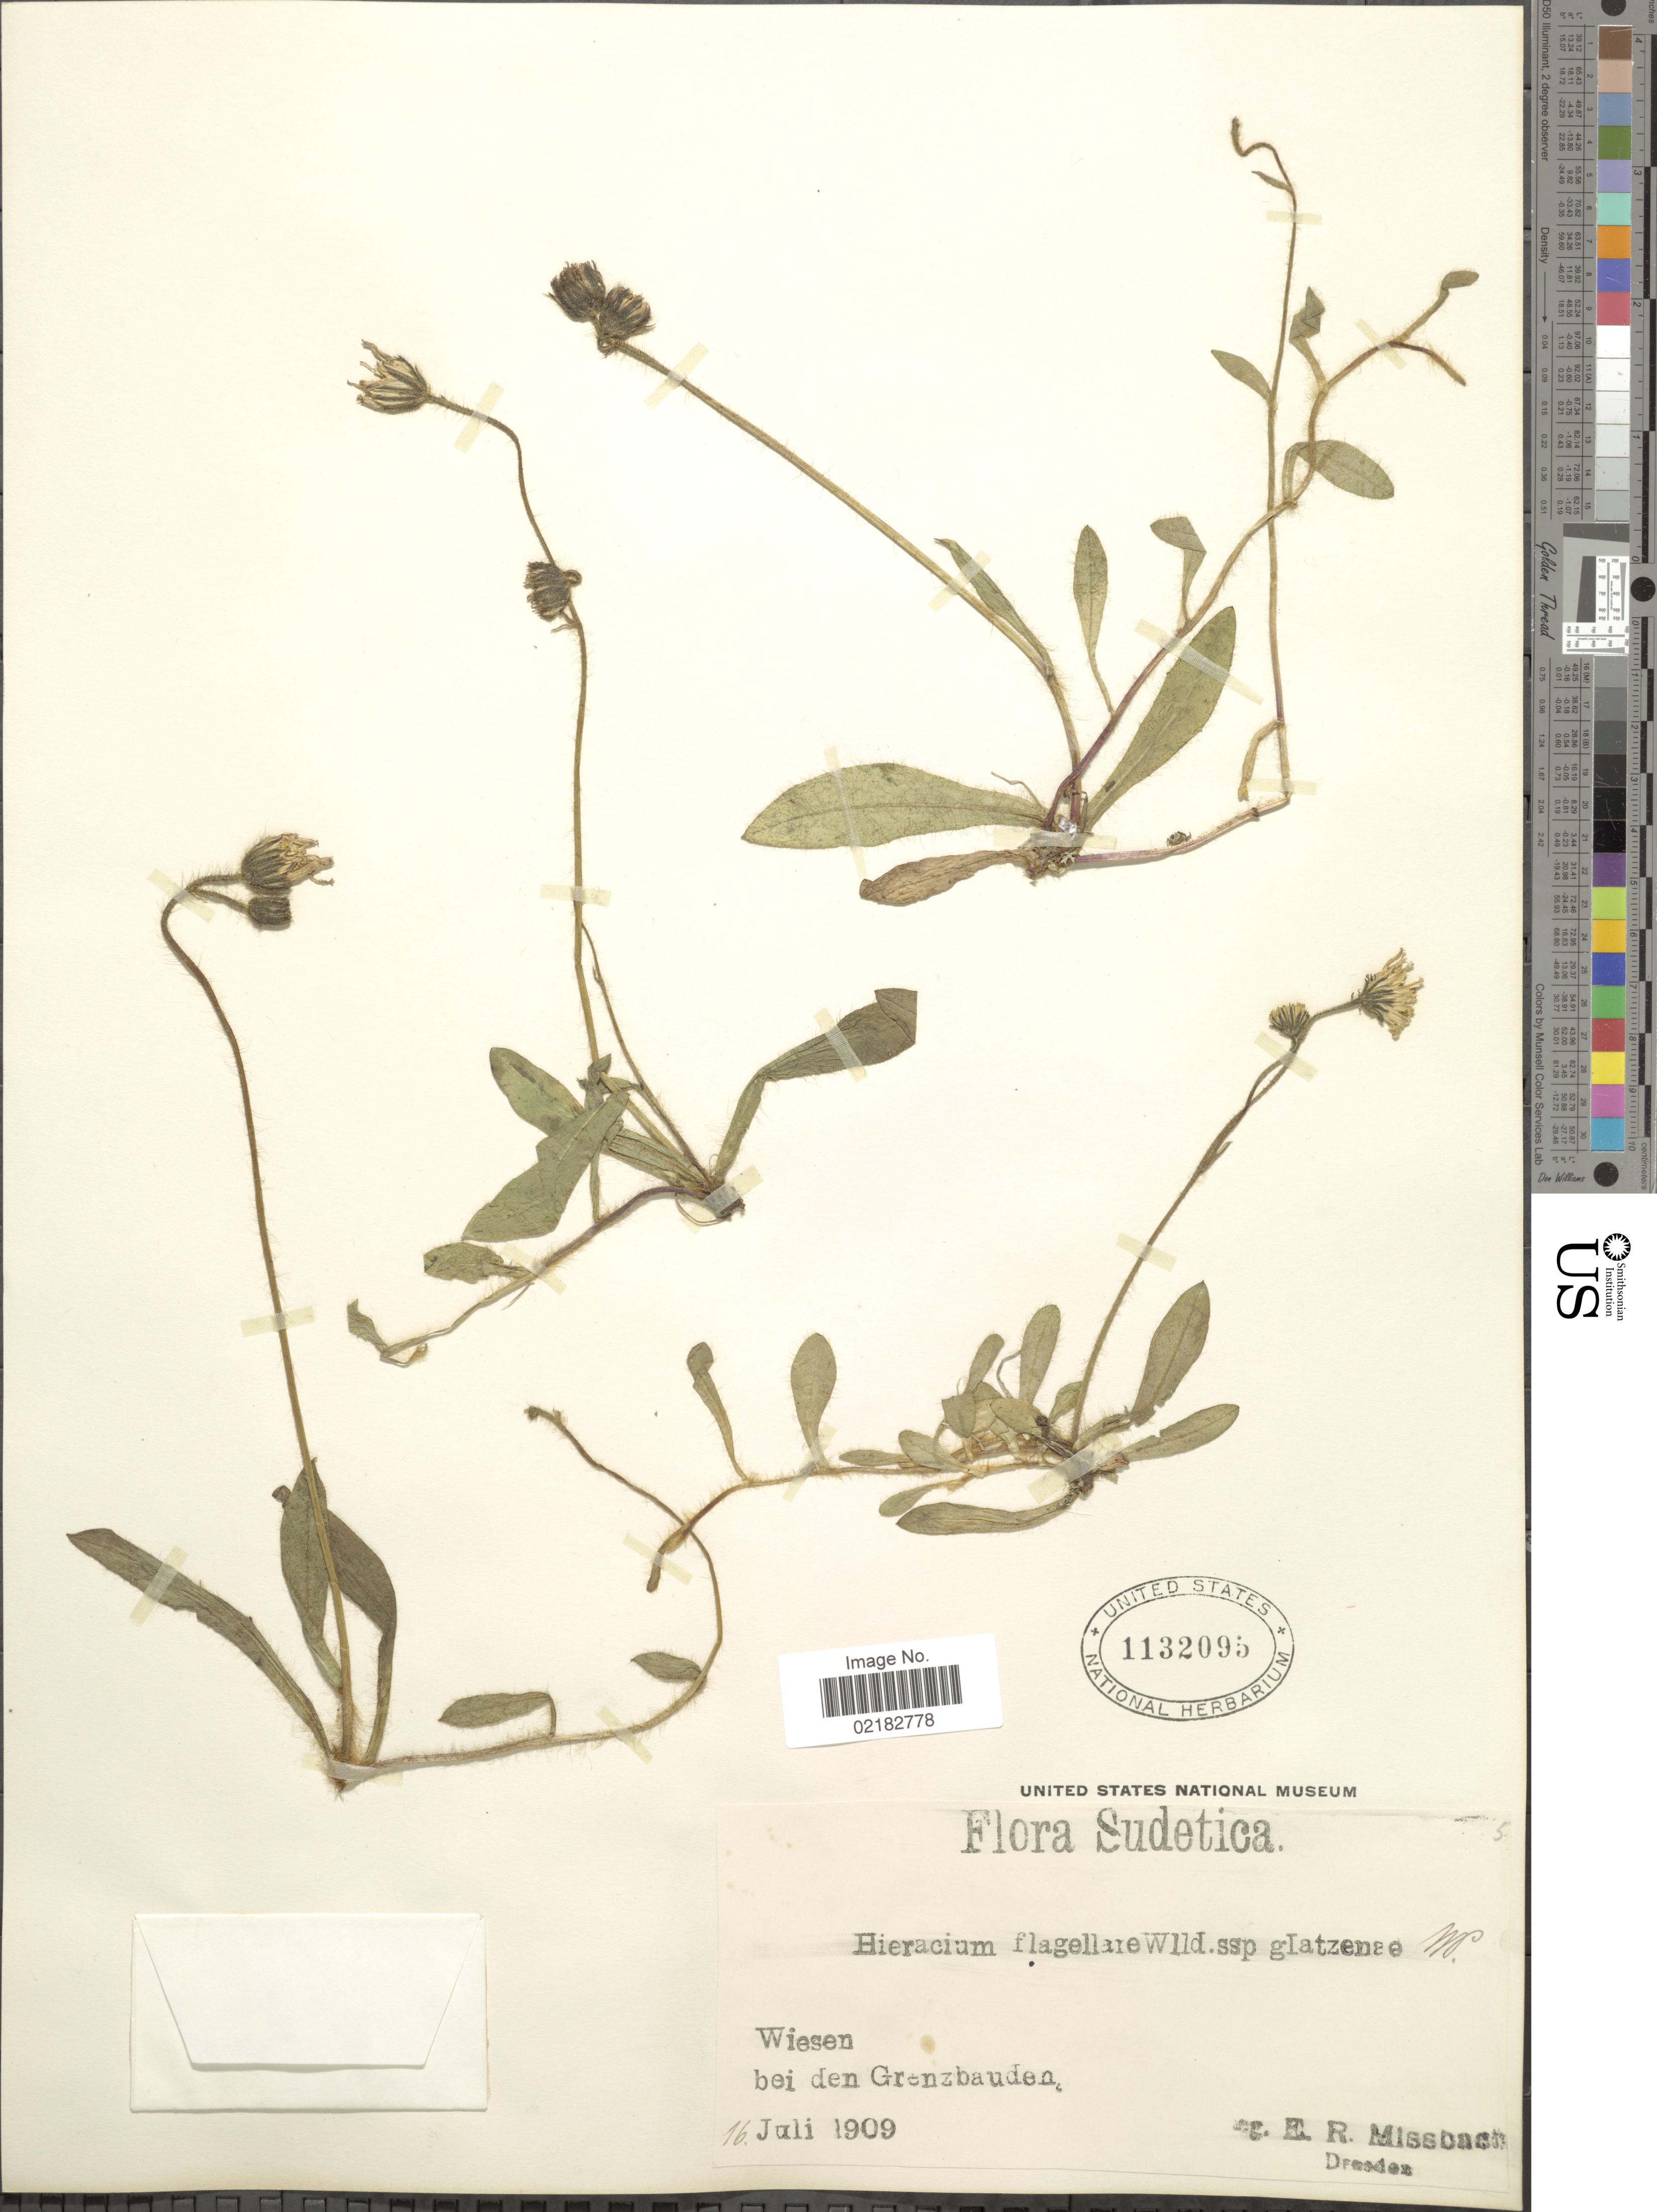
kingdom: Plantae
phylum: Tracheophyta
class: Magnoliopsida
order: Asterales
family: Asteraceae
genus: Pilosella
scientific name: Pilosella flagellaris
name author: (Willd.) Arvet-Touvet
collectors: E. Missbach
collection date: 1909-07-16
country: Germany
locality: Wiesen. bei den Grenzbauden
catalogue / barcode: US 1132095